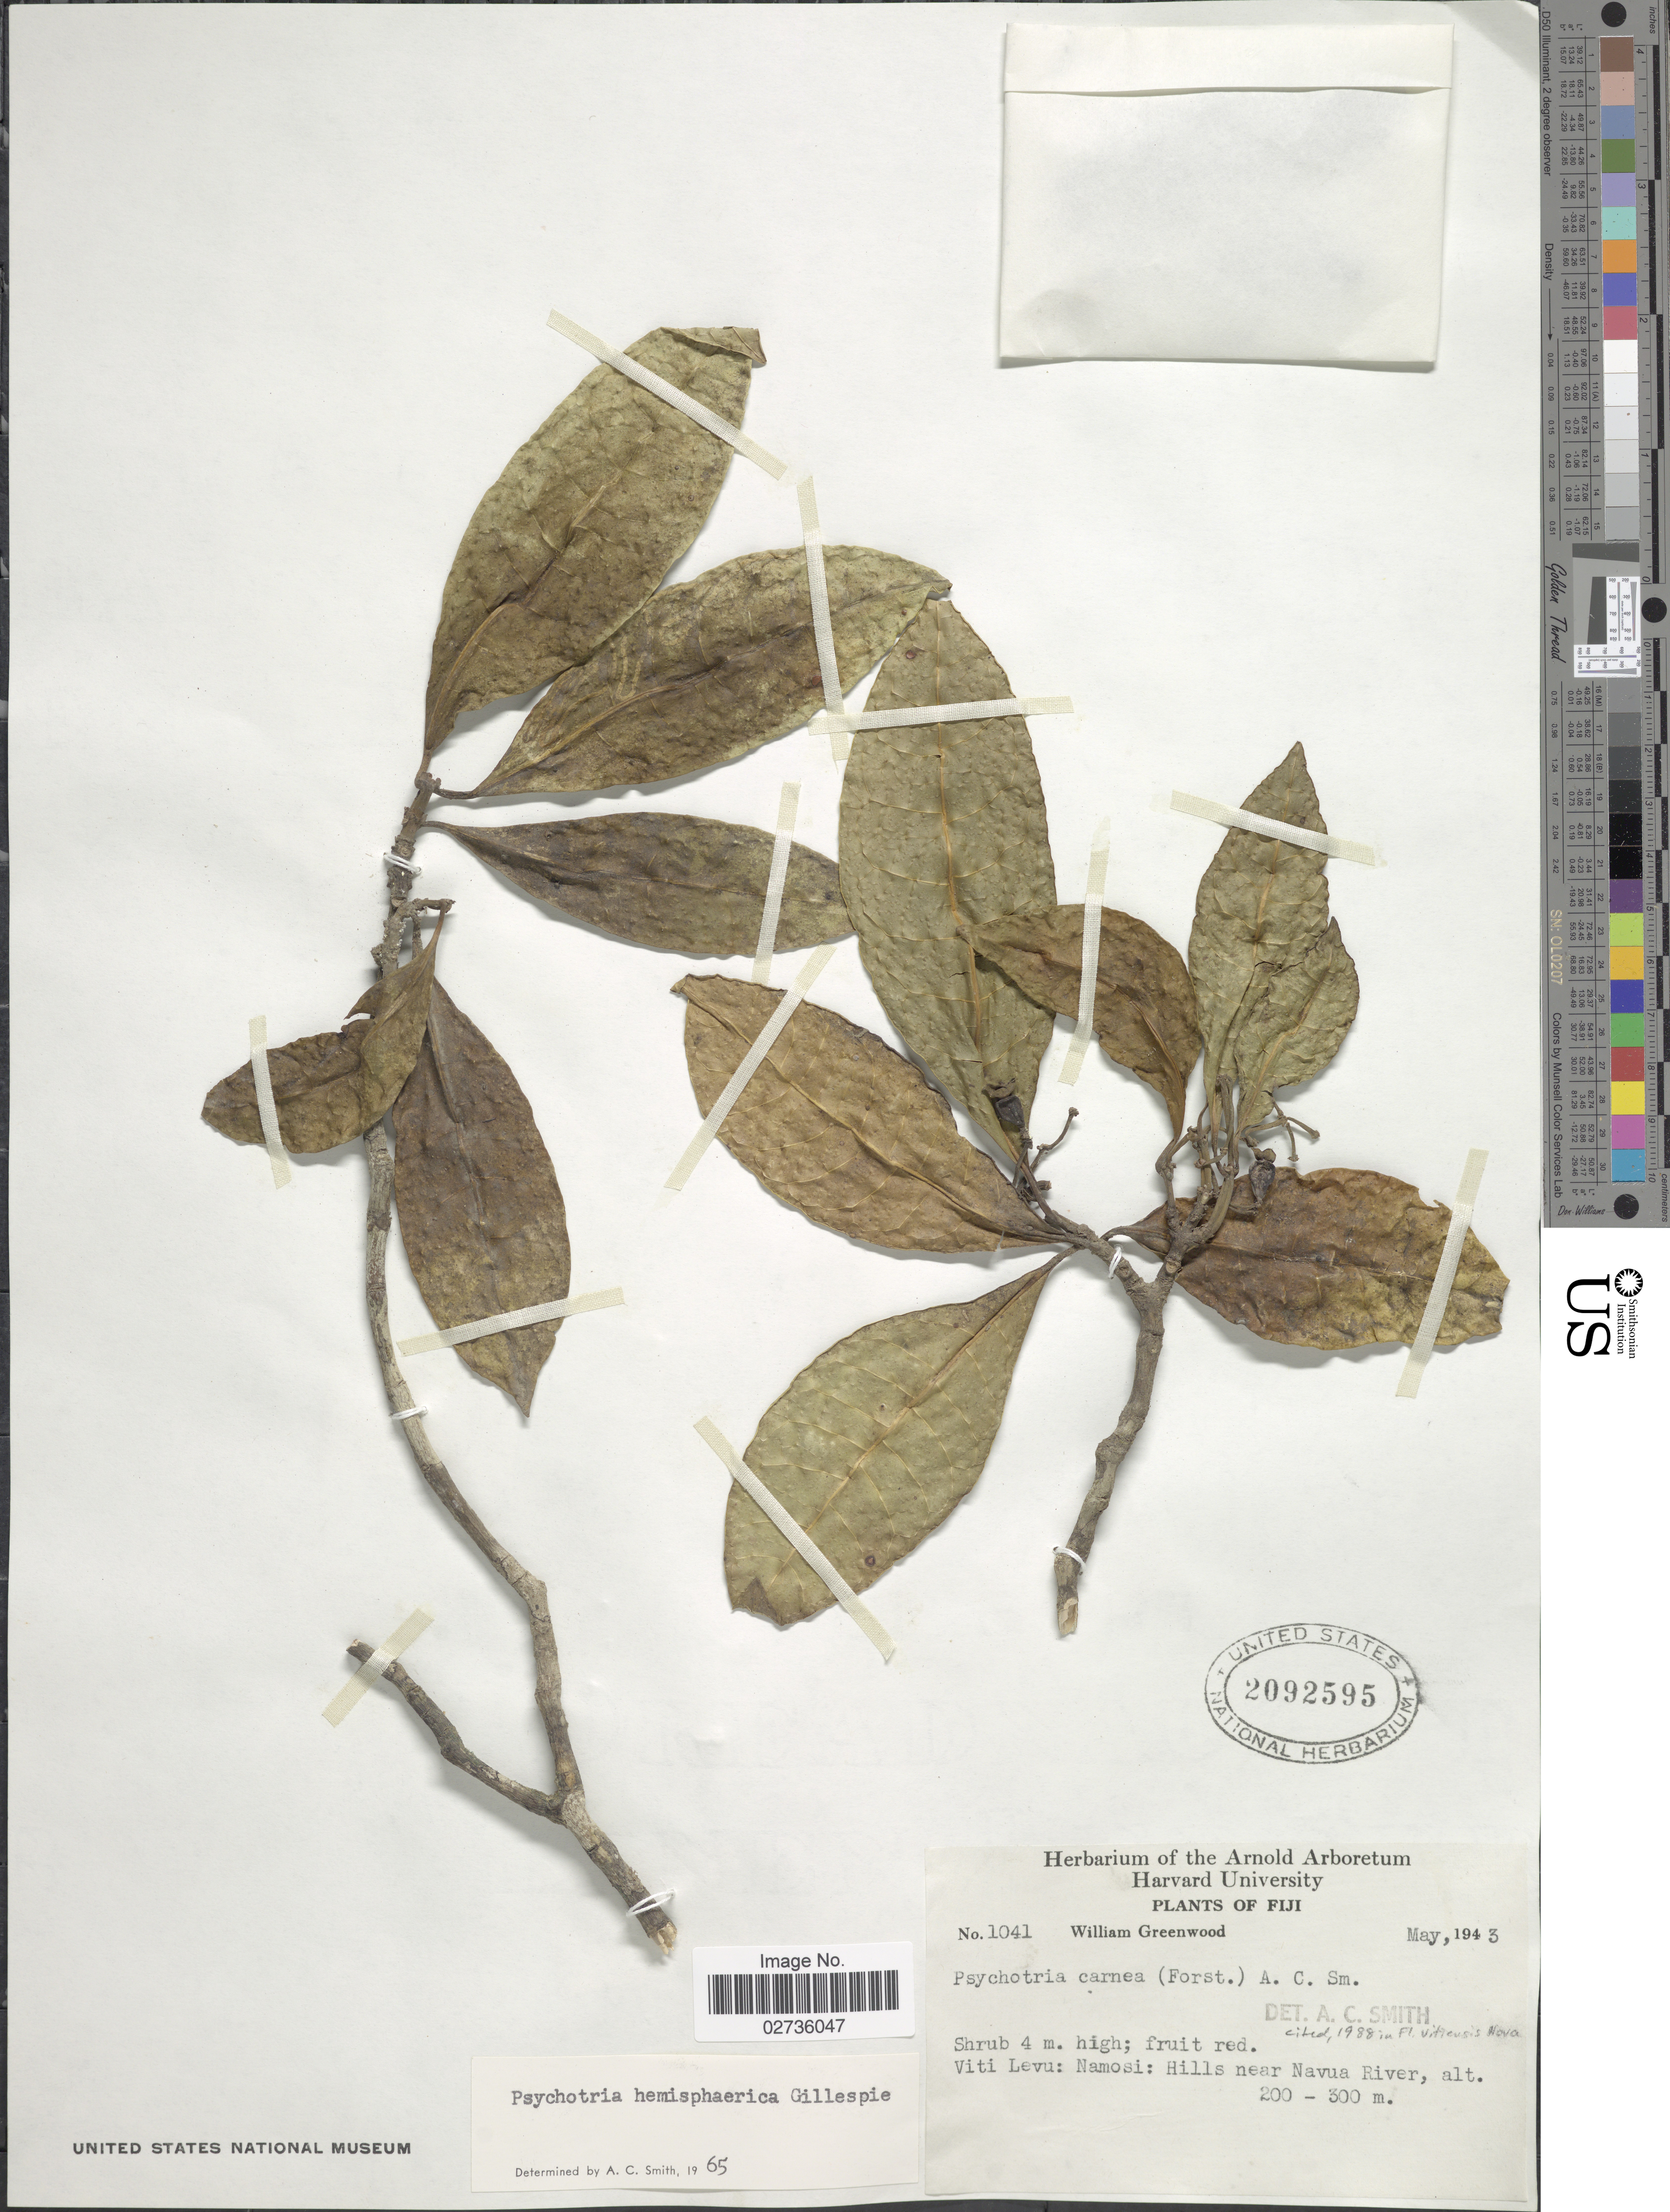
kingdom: Plantae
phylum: Tracheophyta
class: Magnoliopsida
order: Gentianales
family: Rubiaceae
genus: Psychotria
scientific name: Psychotria carnea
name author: (G. Forst.) A.C. Sm.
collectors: W. Greenwood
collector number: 1041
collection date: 1943-05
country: Fiji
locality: Viti Levu: Namosi: Hills near Navua River.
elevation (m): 200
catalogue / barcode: US 2092595